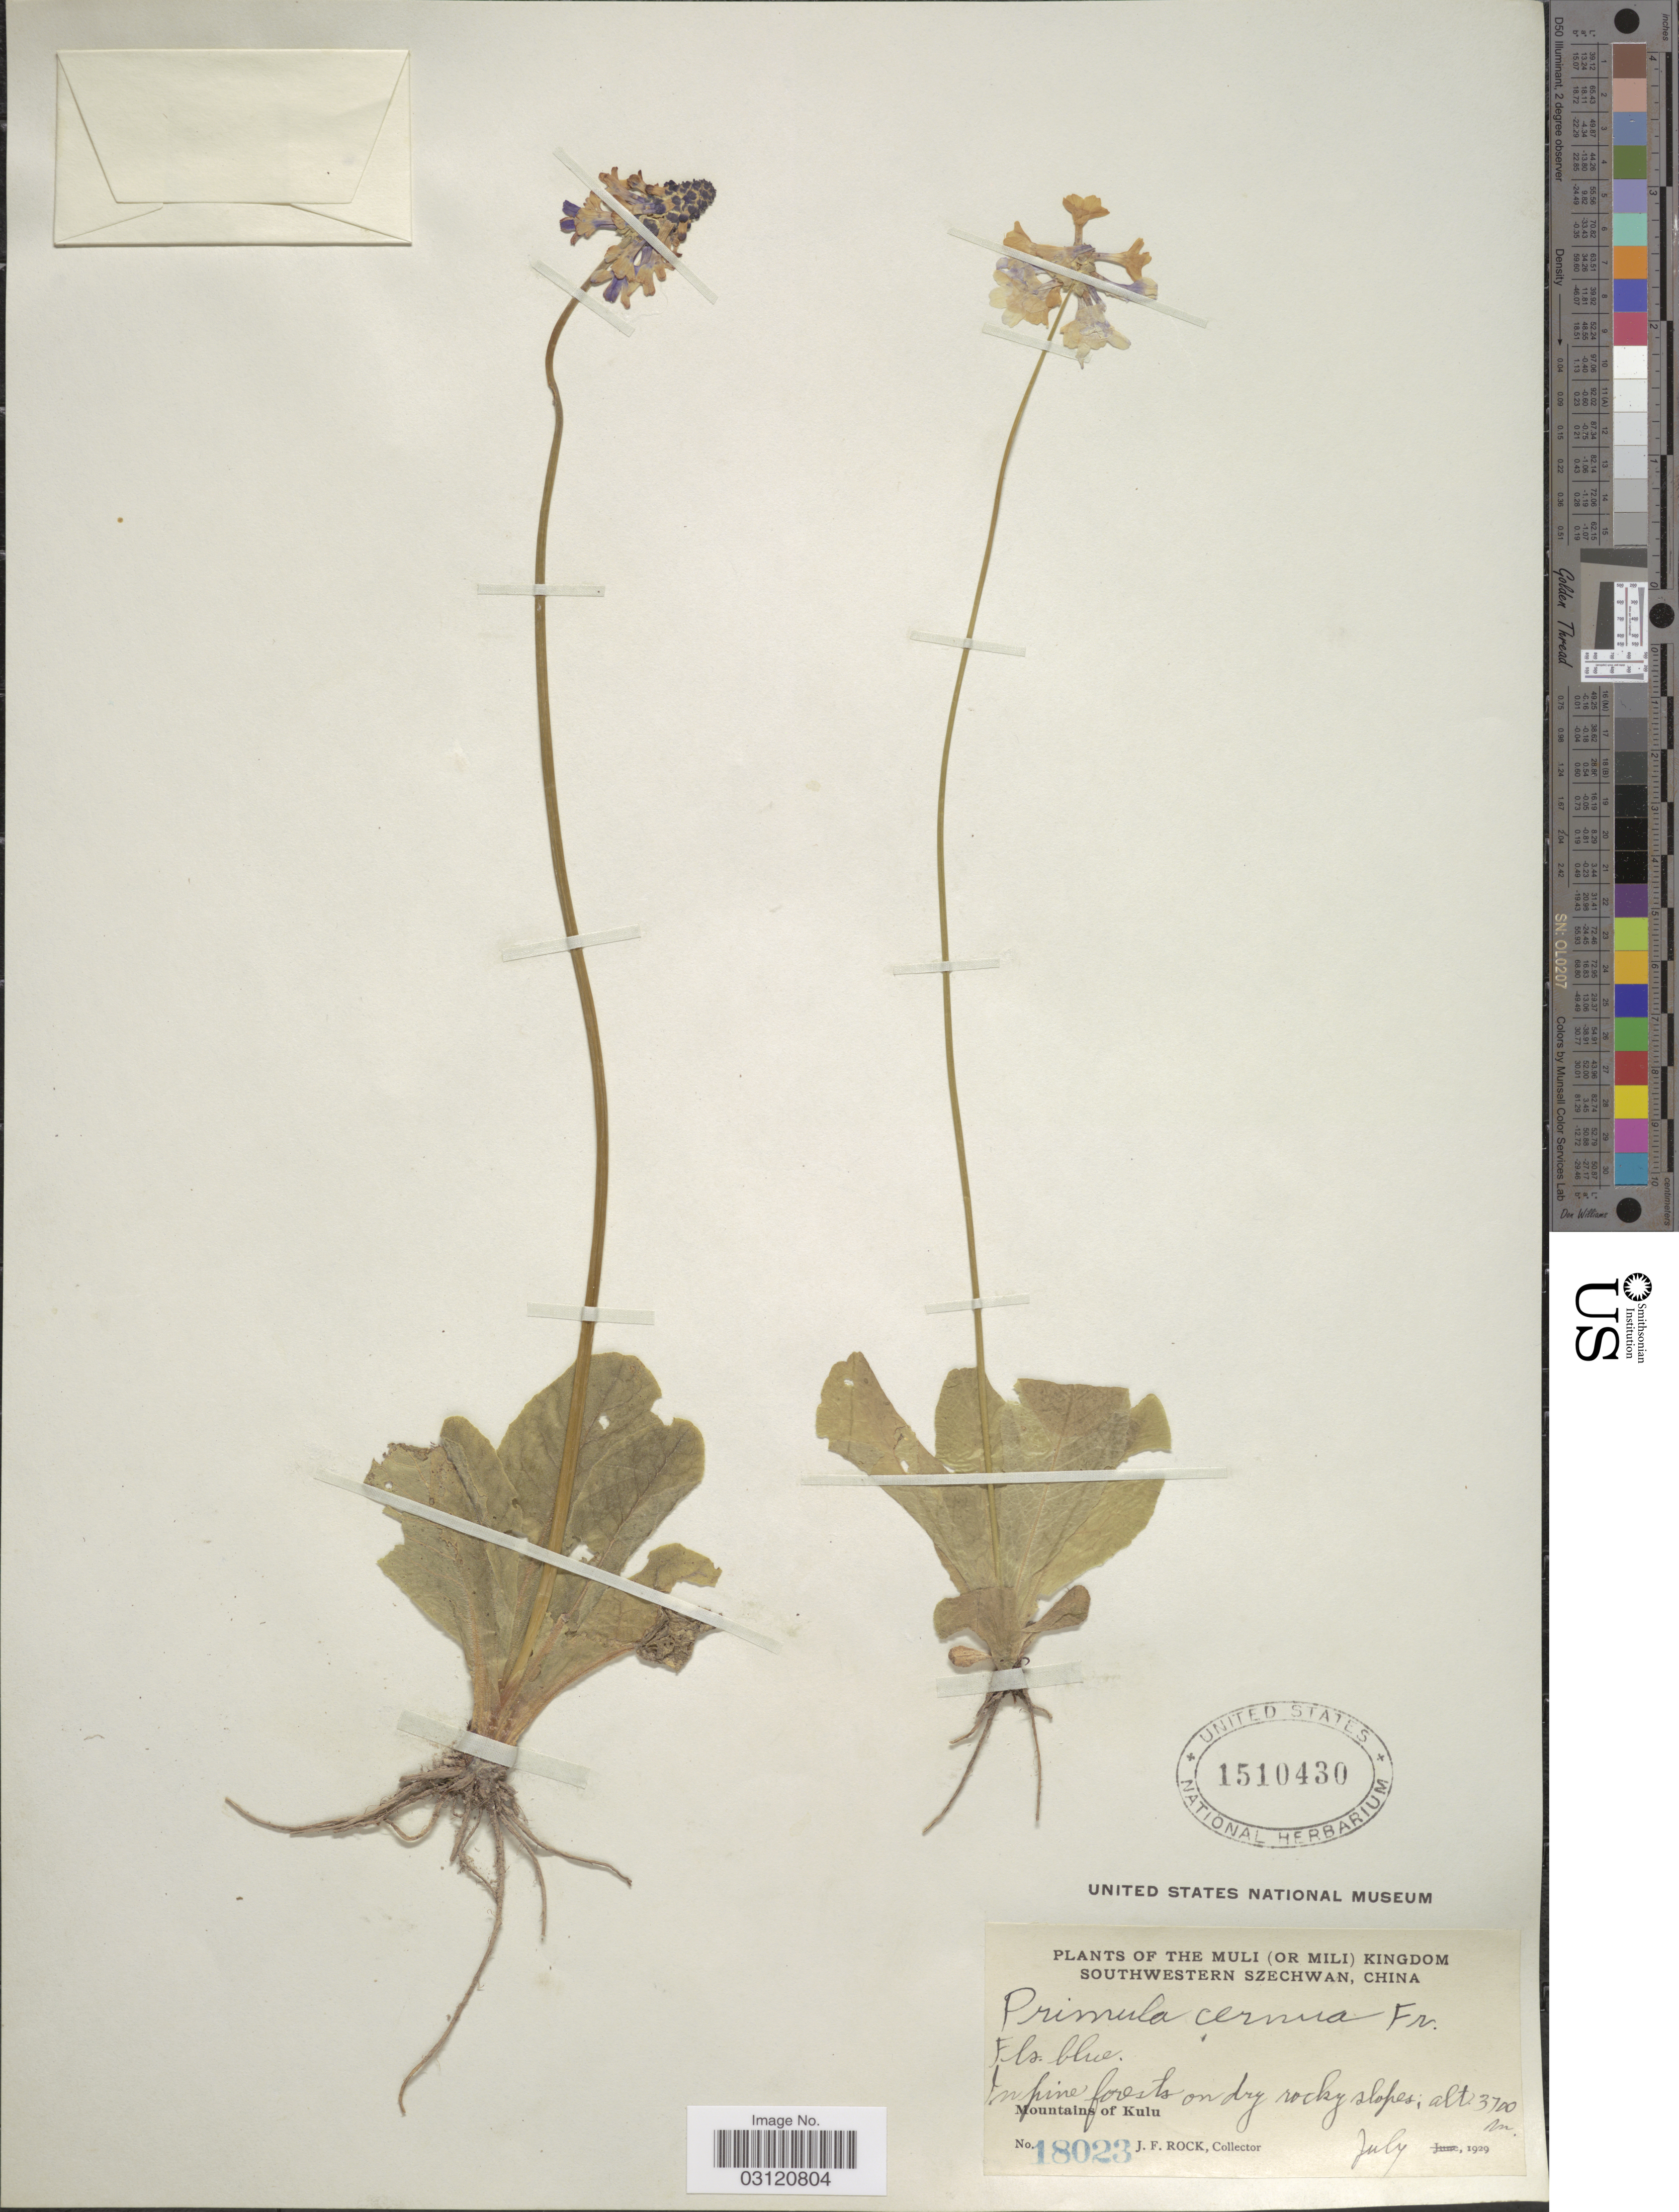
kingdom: Plantae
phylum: Tracheophyta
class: Magnoliopsida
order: Ericales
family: Primulaceae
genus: Primula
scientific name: Primula cernua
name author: Franch.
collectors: J. Rock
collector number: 18023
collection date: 1929-07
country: China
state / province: Sichuan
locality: The Muli (or Mili) Kingdom, Southwestern Szechuan. In pine forests on dry rocky slopes. Mountains of Kulu.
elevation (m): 3700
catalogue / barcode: US 1510430